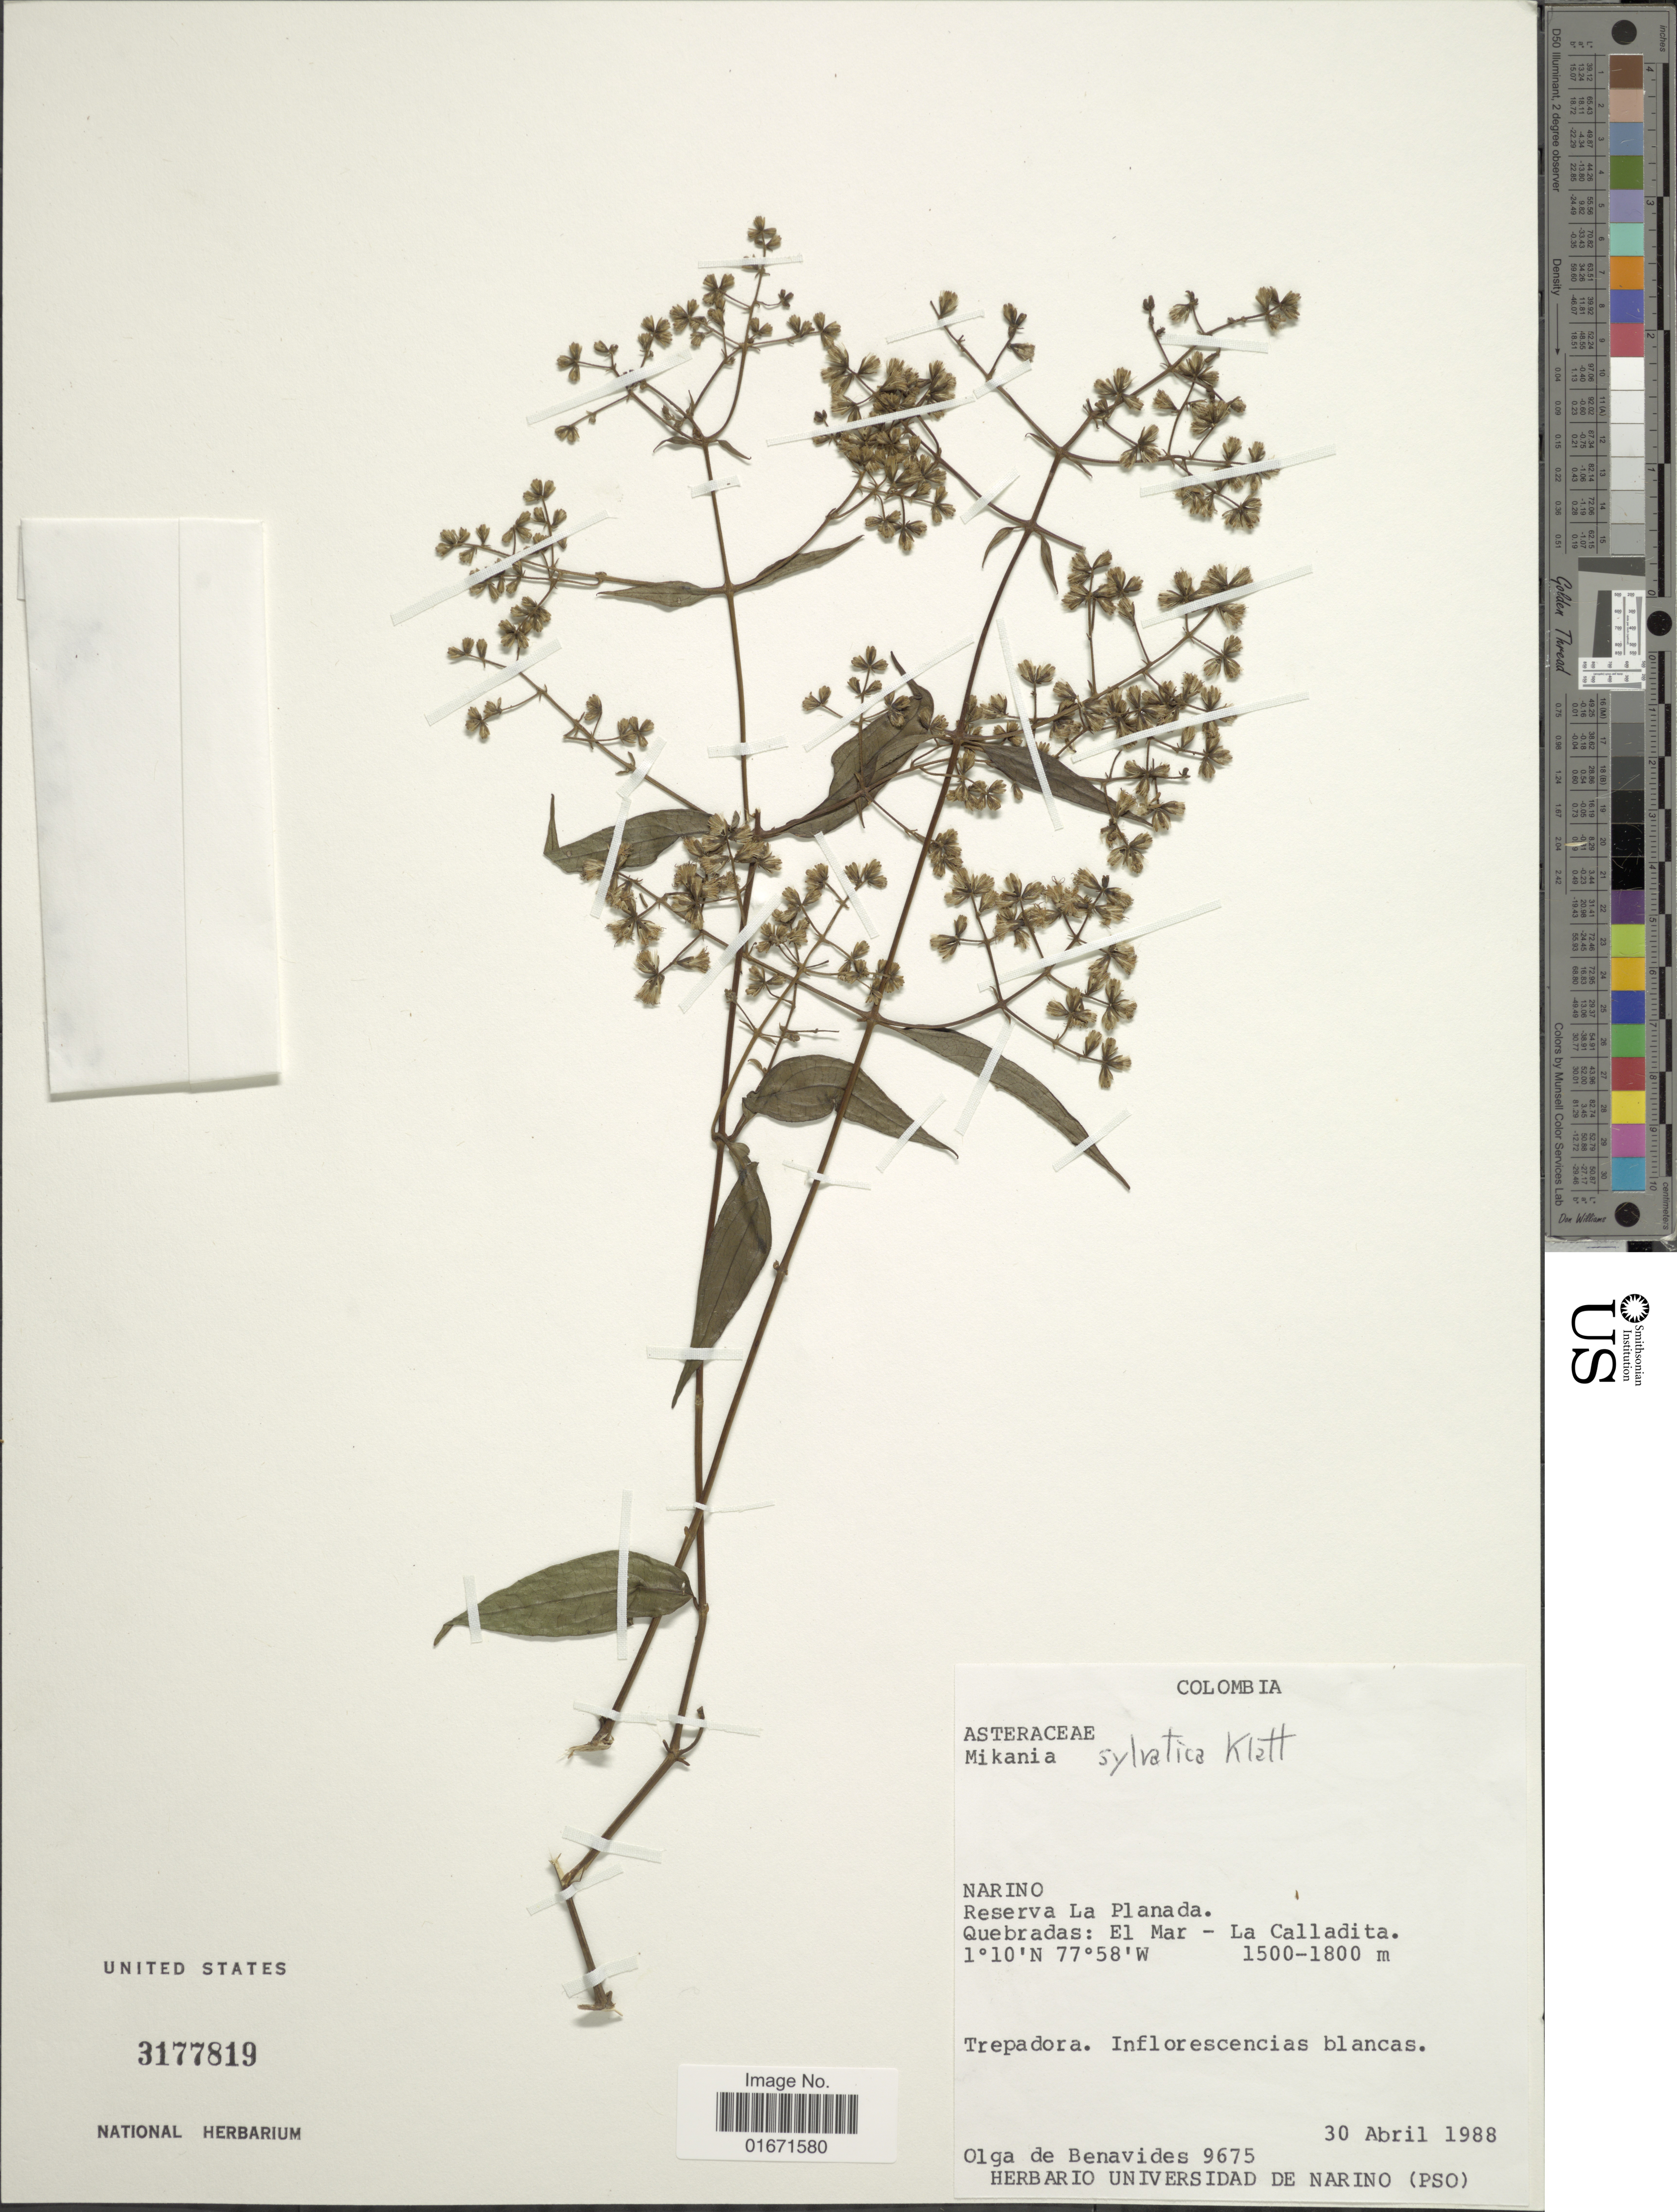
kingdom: Plantae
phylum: Tracheophyta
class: Magnoliopsida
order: Asterales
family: Asteraceae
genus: Mikania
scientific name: Mikania sylvatica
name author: Klatt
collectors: Olga S. de Benavides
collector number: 9675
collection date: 1988-04-30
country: Colombia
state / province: Nariño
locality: Narino. Reserva La Planalda. Quebradas: El Mar - La Calladita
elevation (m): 1500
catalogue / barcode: US 3177819